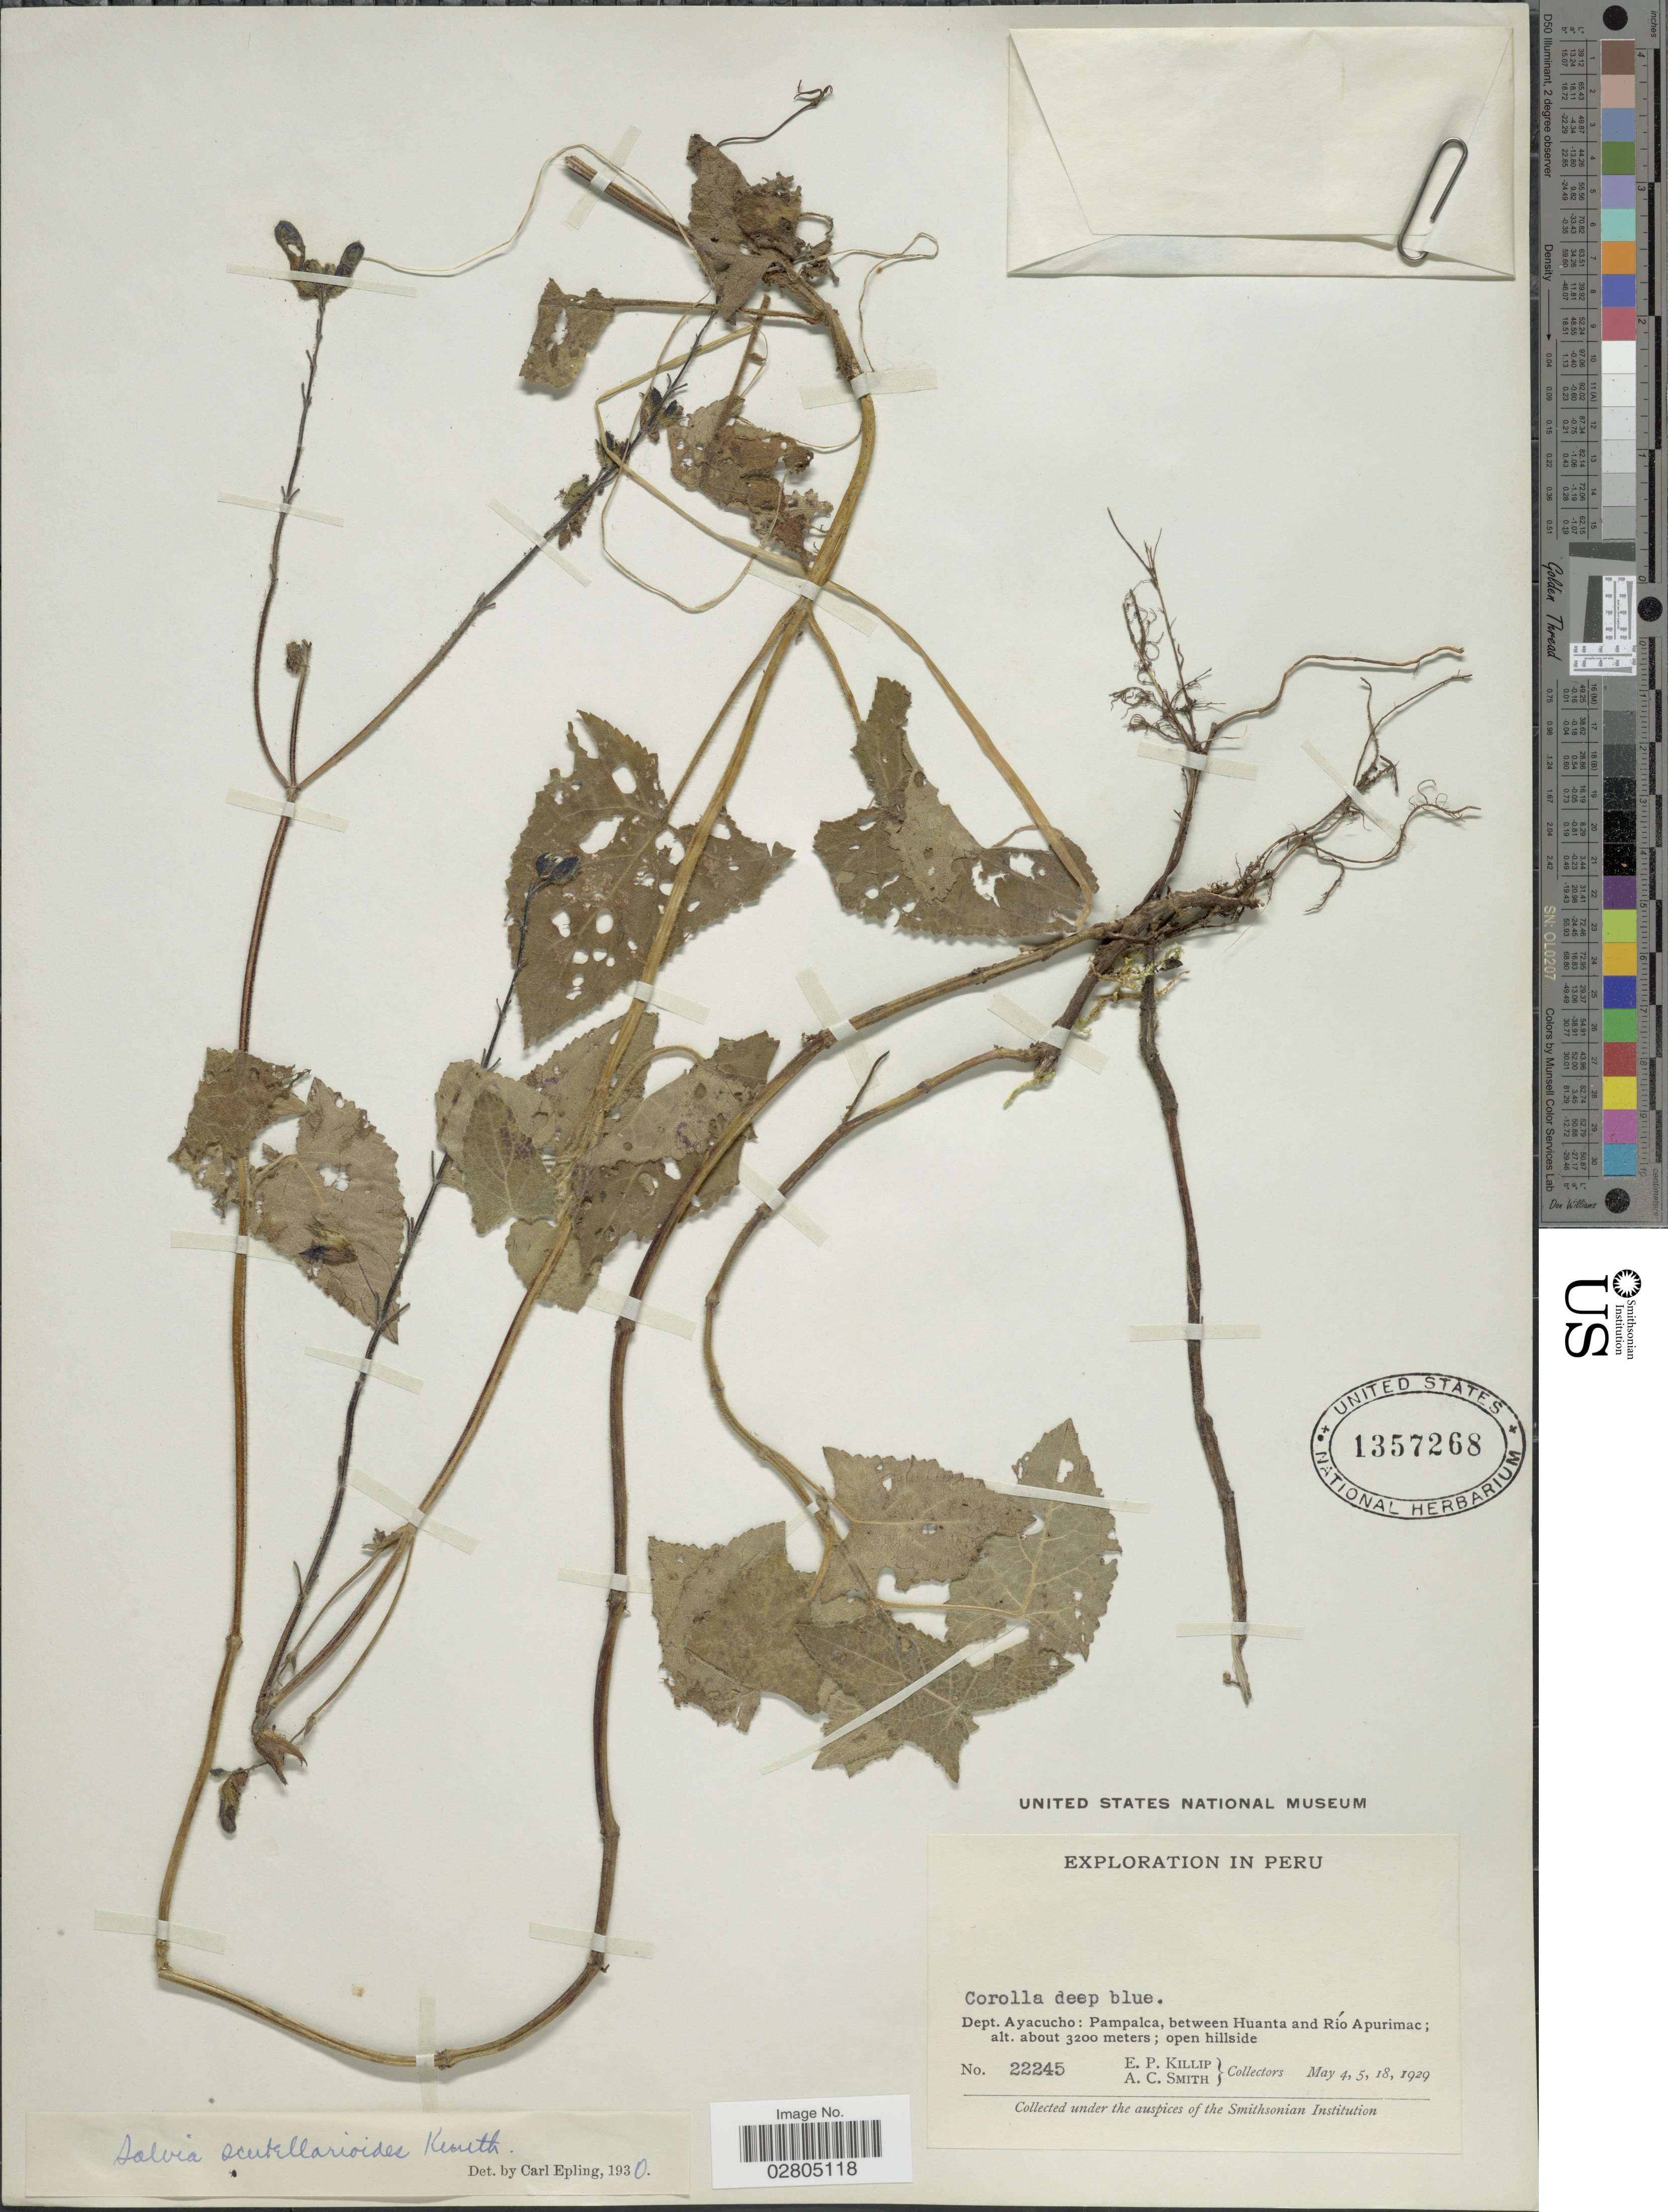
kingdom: Plantae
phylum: Tracheophyta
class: Magnoliopsida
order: Lamiales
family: Lamiaceae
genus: Salvia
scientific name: Salvia scutellarioides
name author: Kunth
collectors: E. P. Killip & A. C. Smith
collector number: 22245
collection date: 1929-05-04/1929-05-18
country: Peru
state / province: Ayacucho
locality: Dept. Ayacucho, Pampalca, between Huanta and Río Apurimac.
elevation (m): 3200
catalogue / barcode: US 1357268